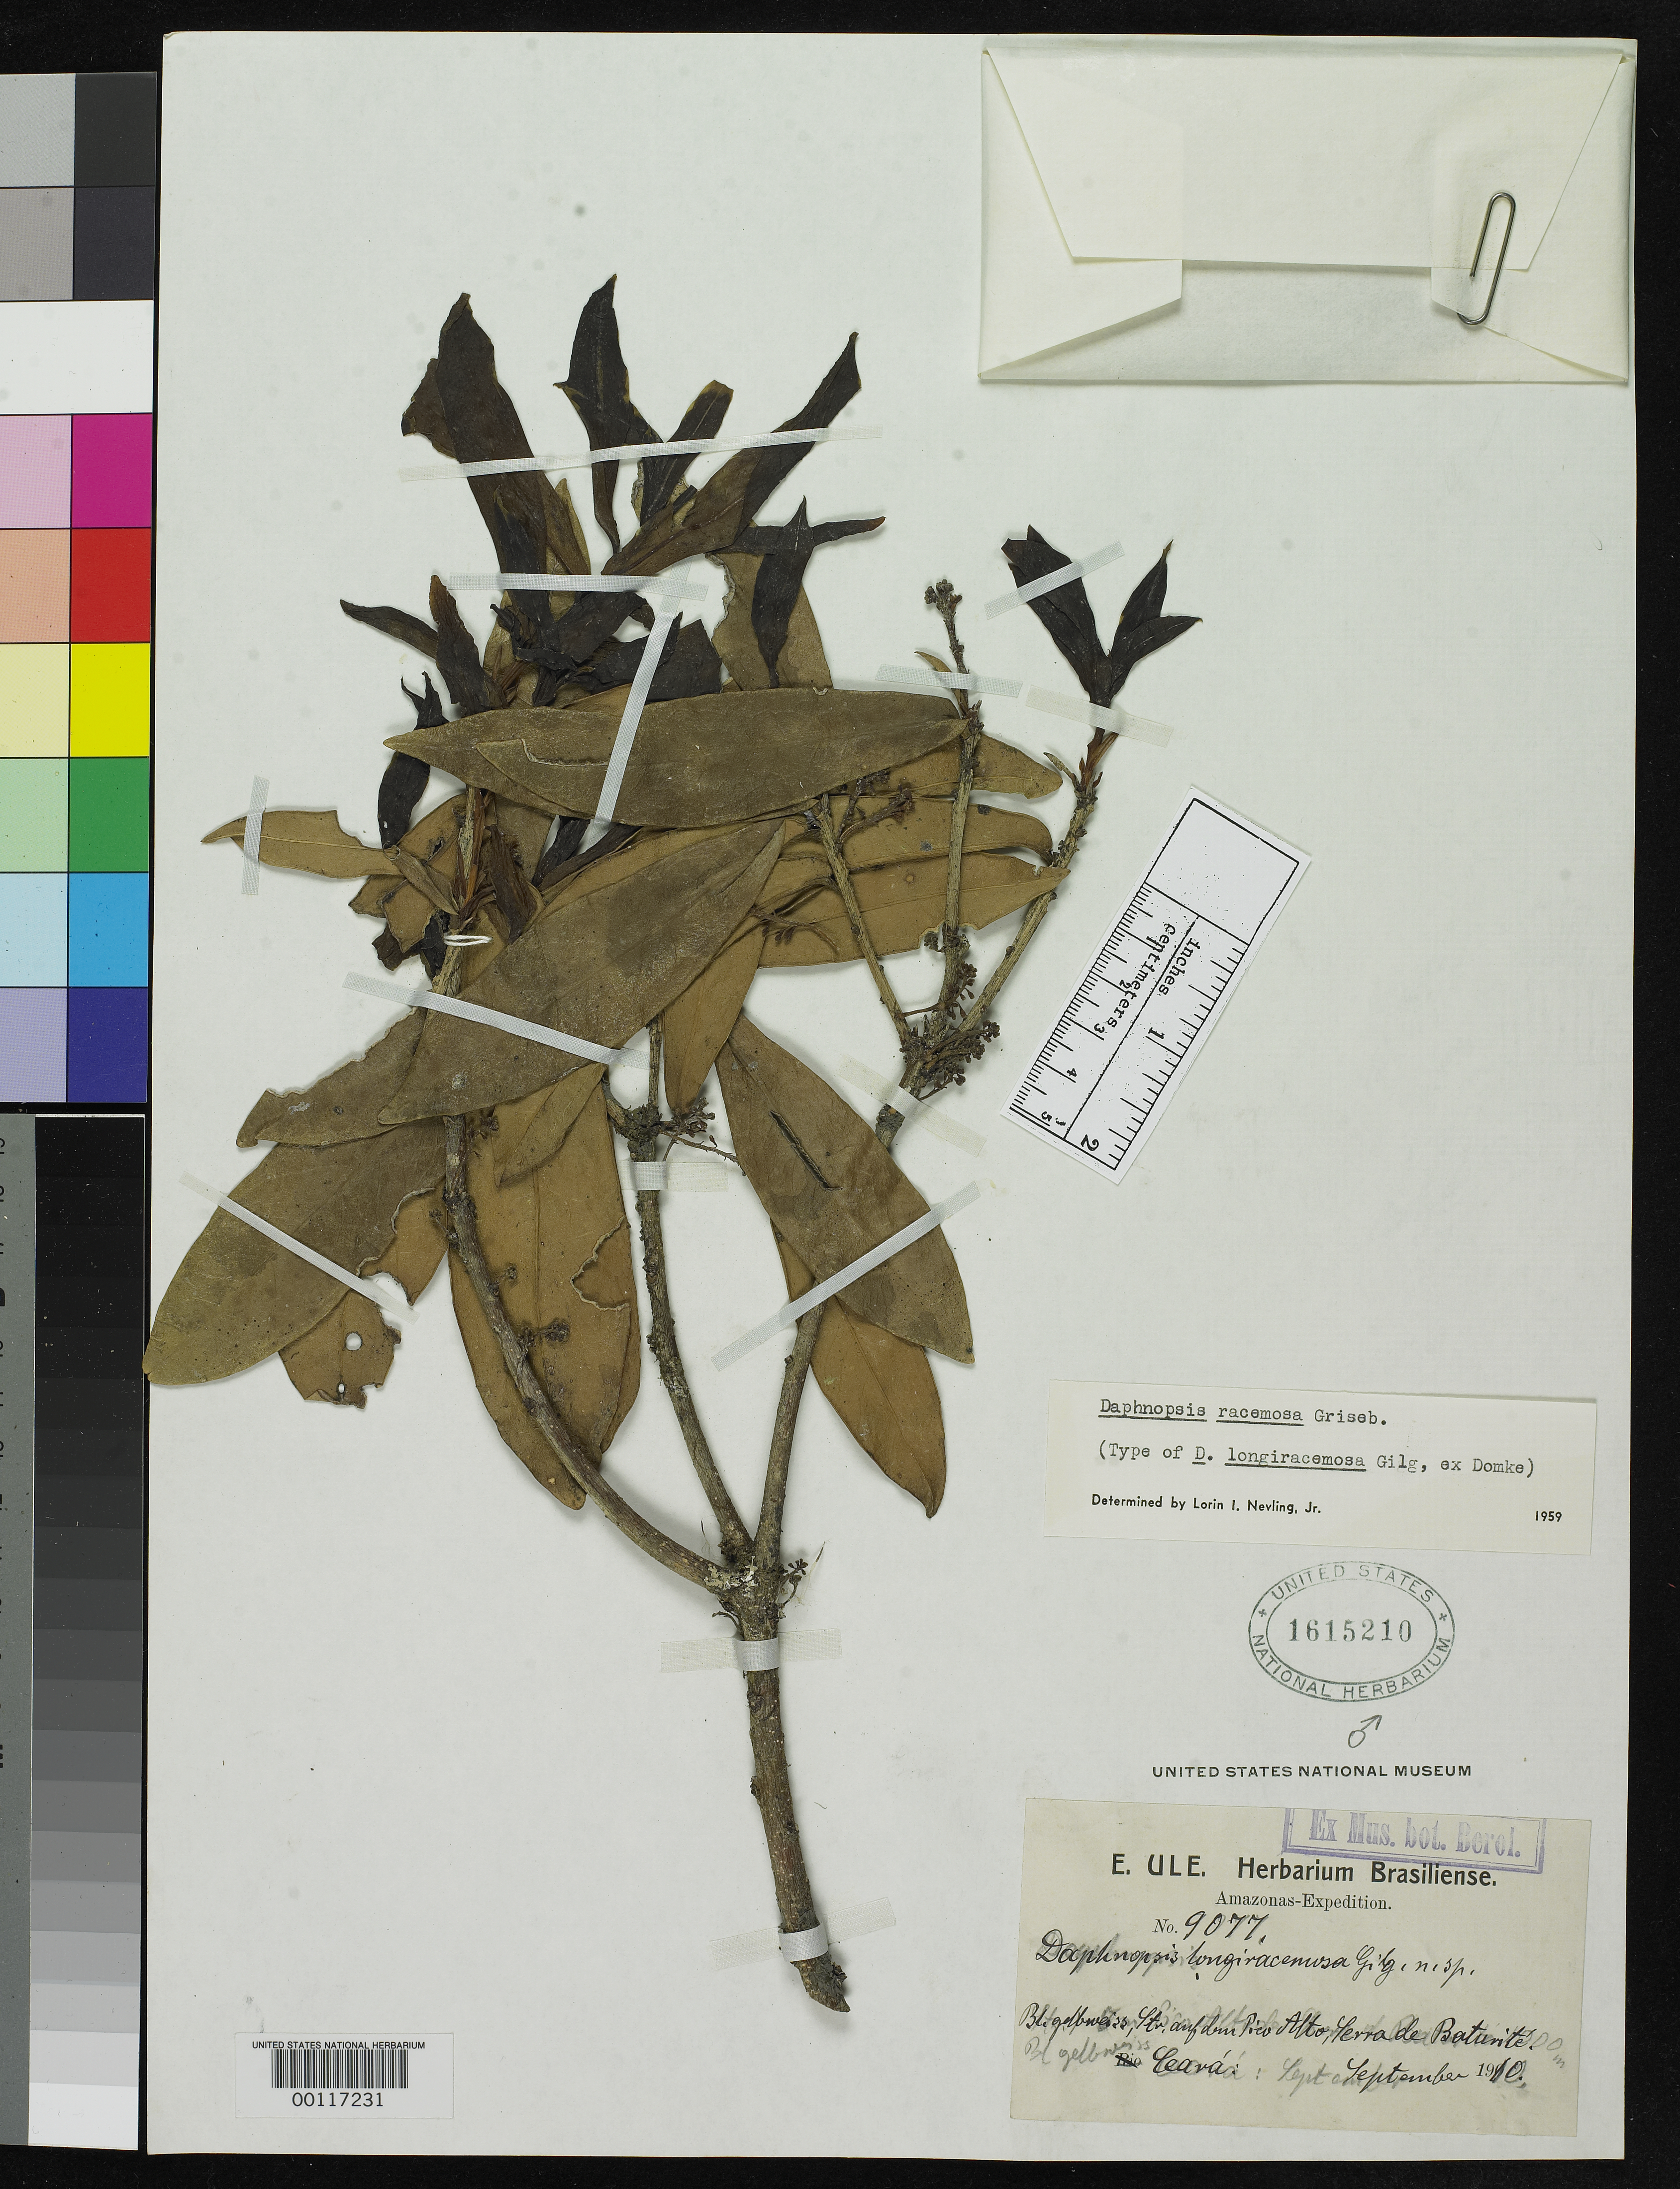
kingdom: Plantae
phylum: Tracheophyta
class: Magnoliopsida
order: Malvales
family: Thymelaeaceae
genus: Daphnopsis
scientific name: Daphnopsis longiracemosa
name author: Gilg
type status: Isotype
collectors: E. H. Ule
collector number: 9077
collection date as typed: Sep 1910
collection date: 1910-09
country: Brazil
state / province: Ceará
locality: Pico Alto Serra de Baturite.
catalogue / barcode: US 1615210